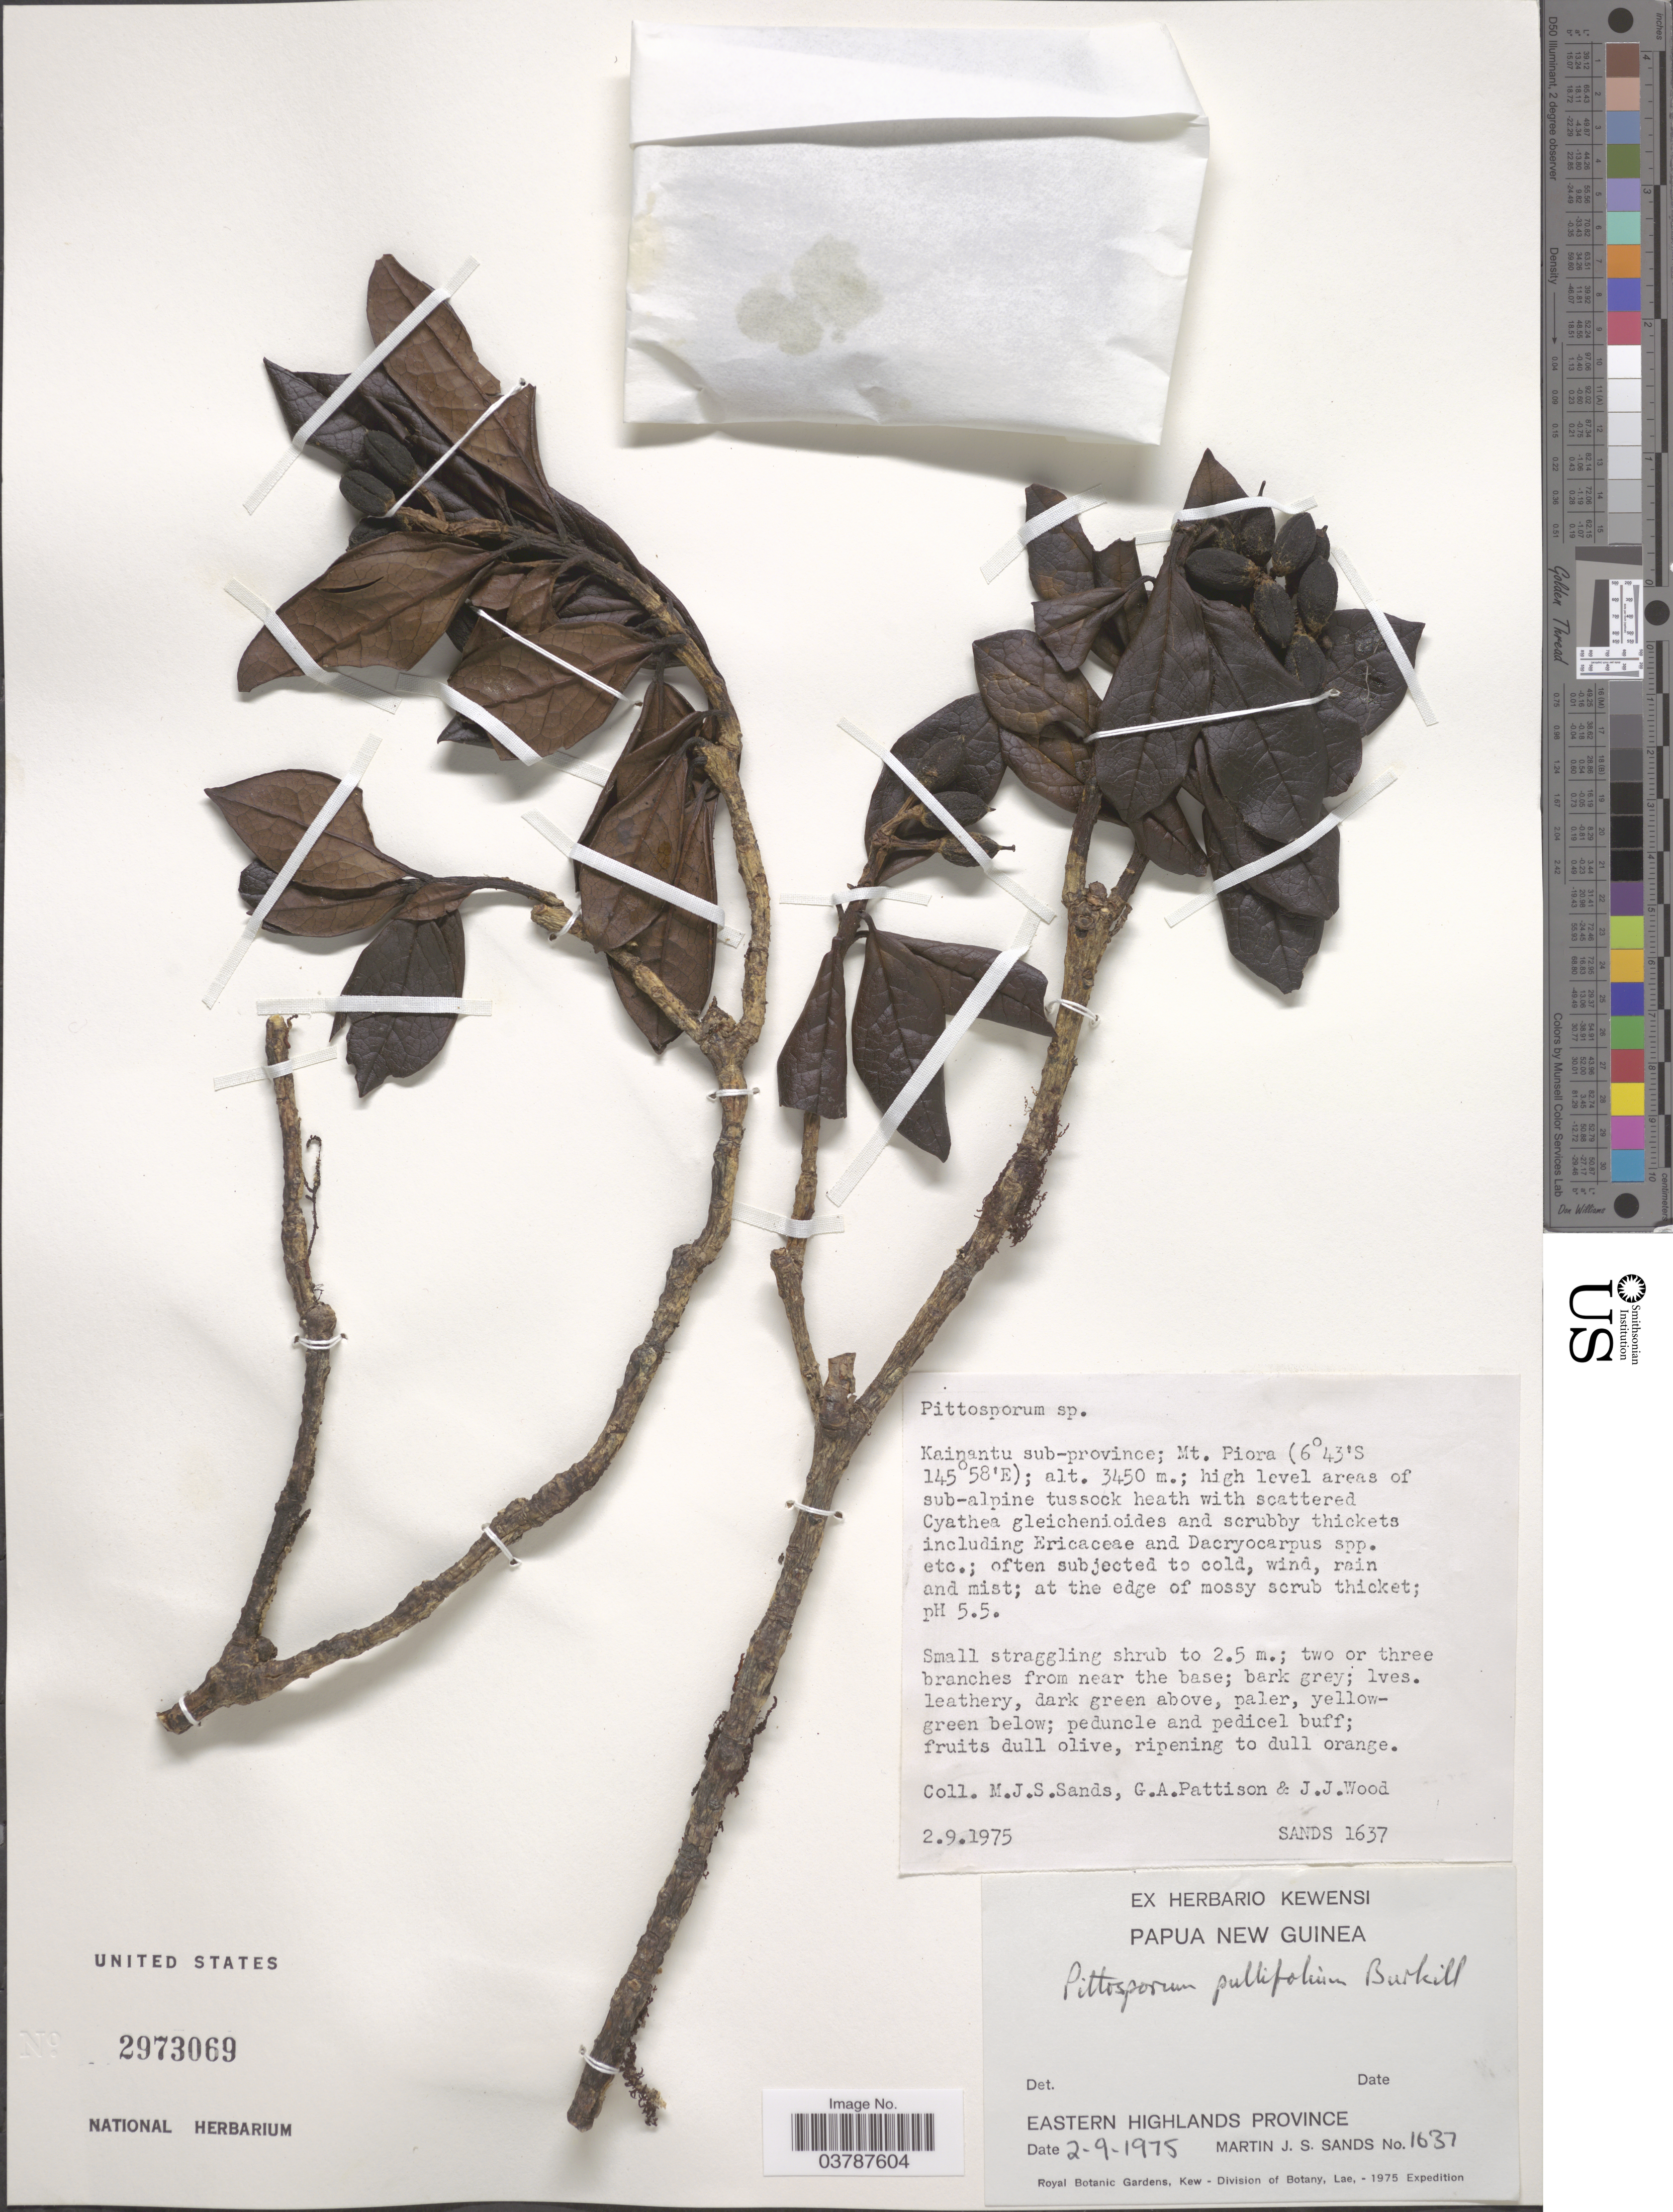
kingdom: Plantae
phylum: Tracheophyta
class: Magnoliopsida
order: Apiales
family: Pittosporaceae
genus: Pittosporum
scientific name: Pittosporum pullifolium subsp. pullifolium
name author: Burkill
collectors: M. Sands, G. Pattison & J. Wood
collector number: SANDS1637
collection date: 1975-09-02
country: Papua New Guinea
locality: Kainantu sub-province; Mt. Piora. Eastern Highlands Province.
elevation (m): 3450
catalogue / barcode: US 2973069